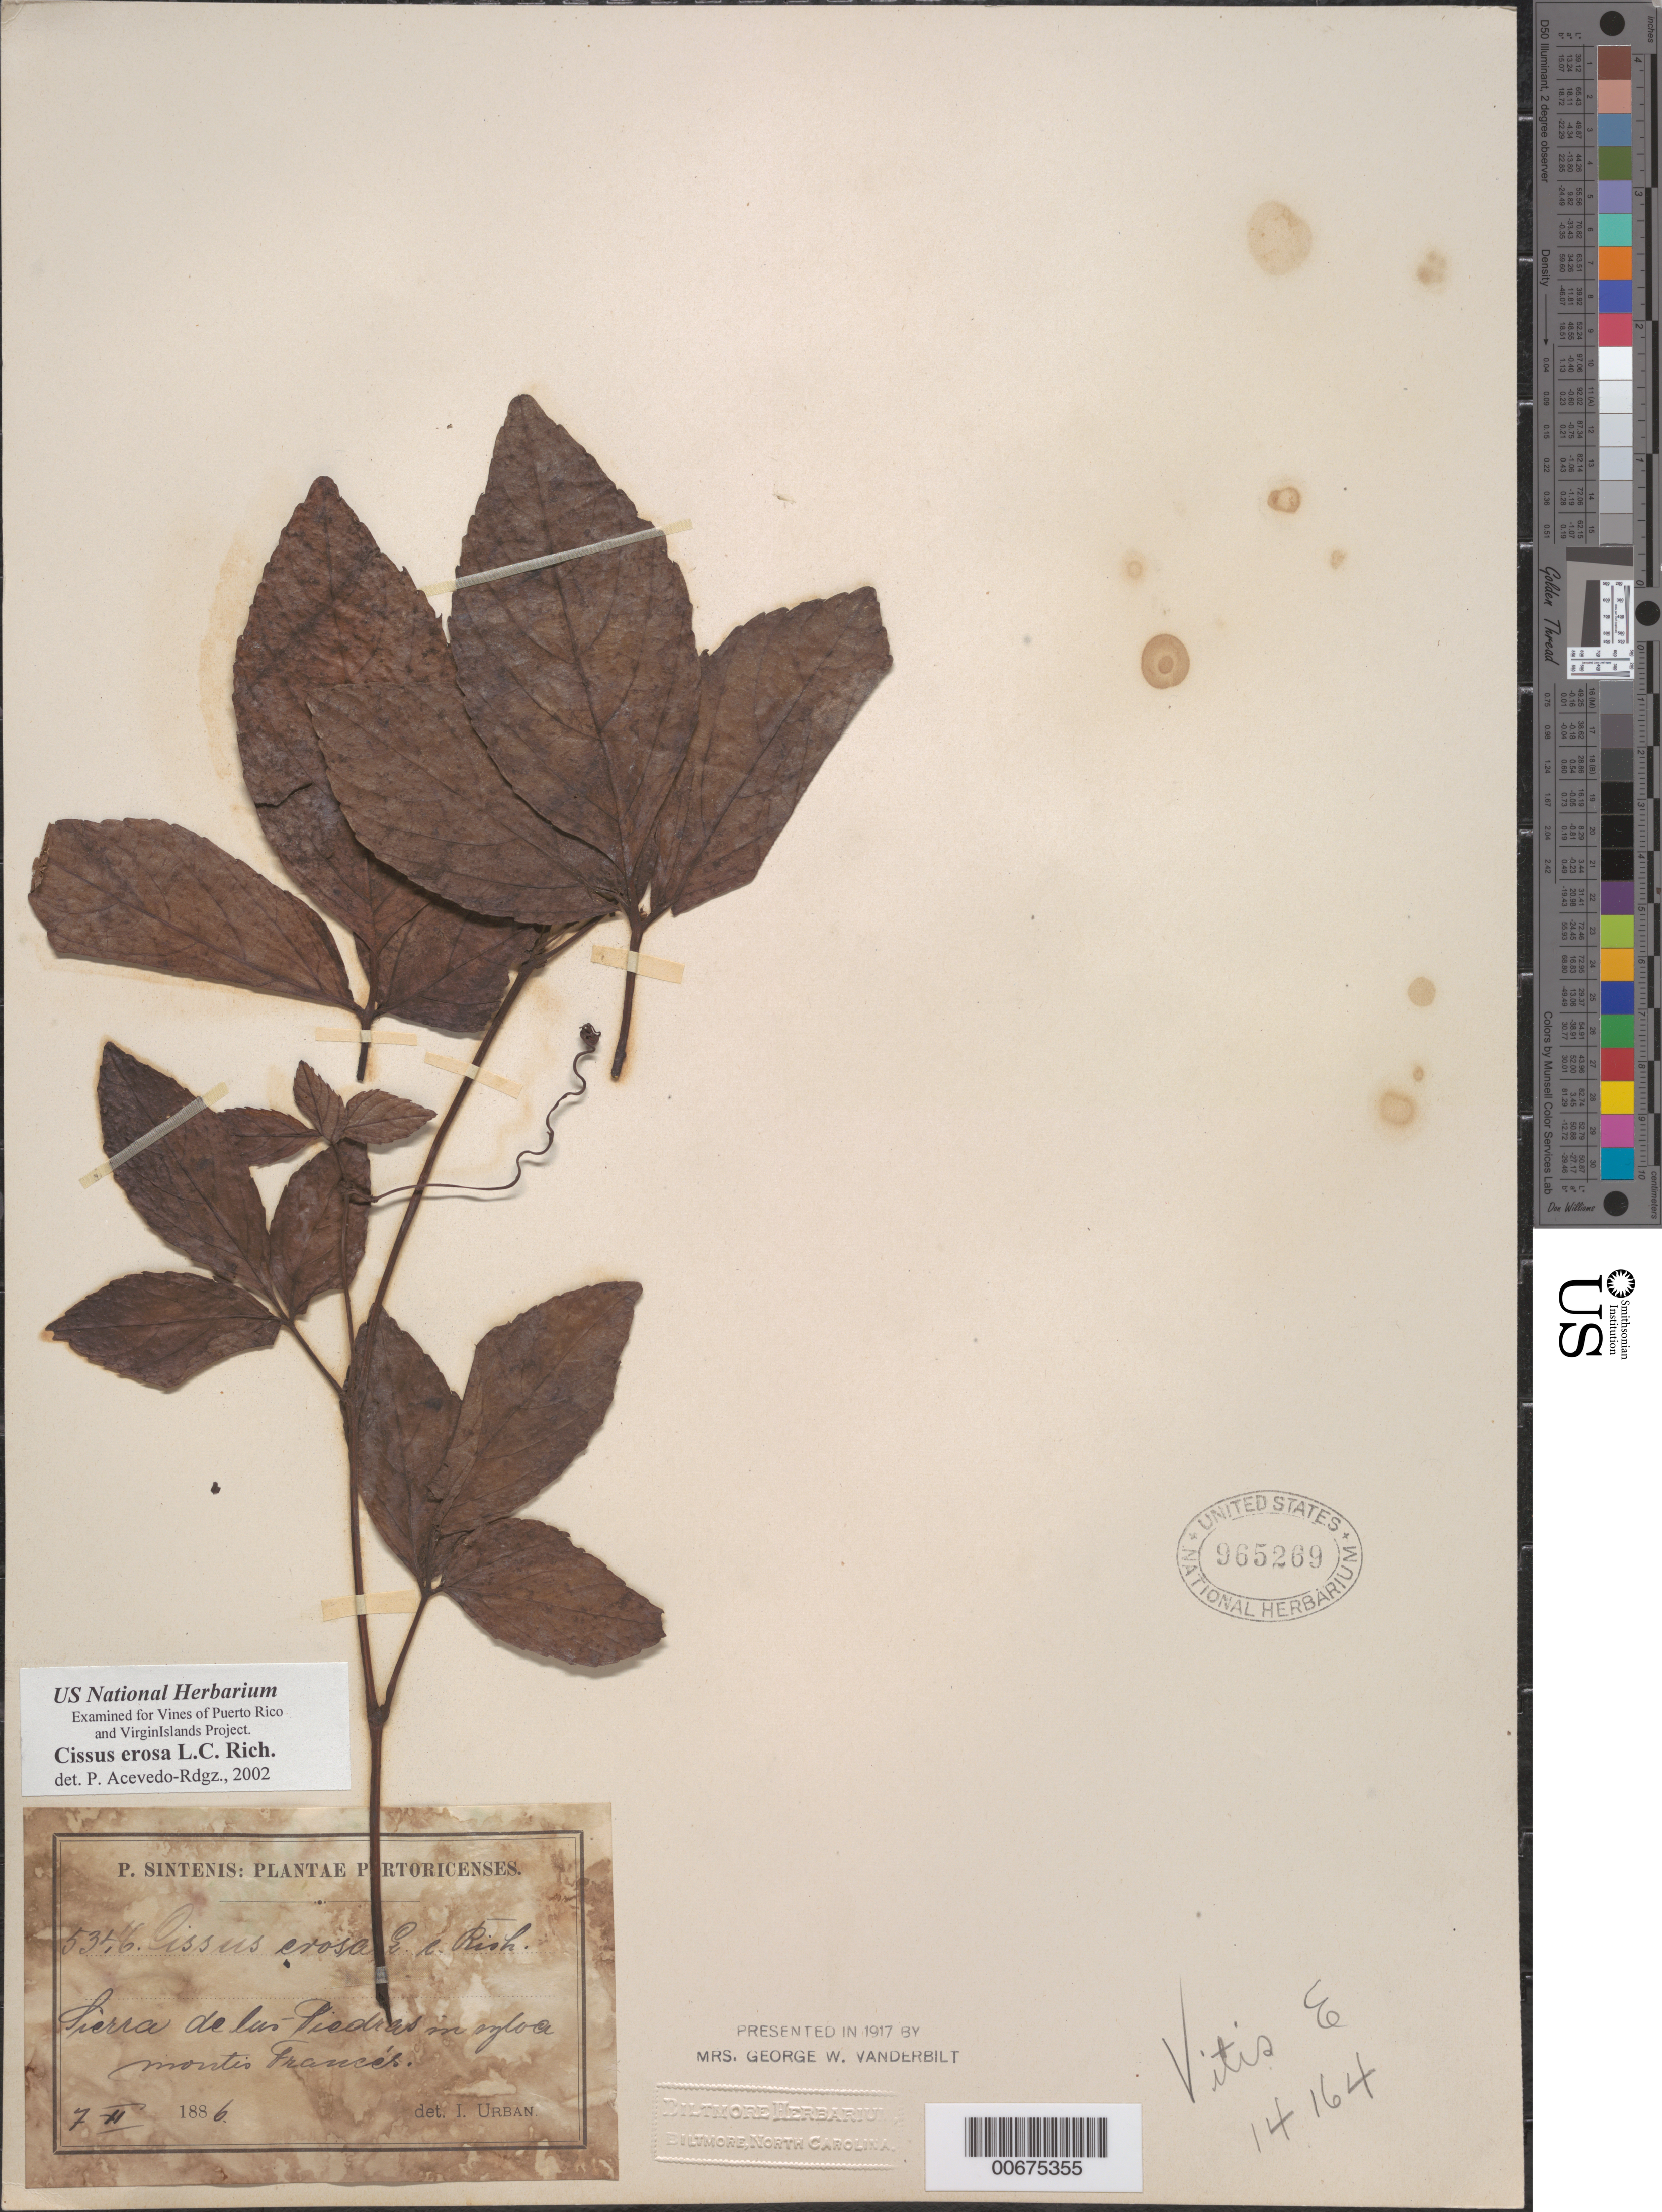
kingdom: Plantae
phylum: Tracheophyta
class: Magnoliopsida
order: Vitales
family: Vitaceae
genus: Cissus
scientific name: Cissus erosa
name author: Rich.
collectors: P. Sintenis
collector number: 5346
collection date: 1886-11-07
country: Puerto Rico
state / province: Las Piedras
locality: Sierra de las Piedras in sylva montis Francés.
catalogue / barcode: US 965269